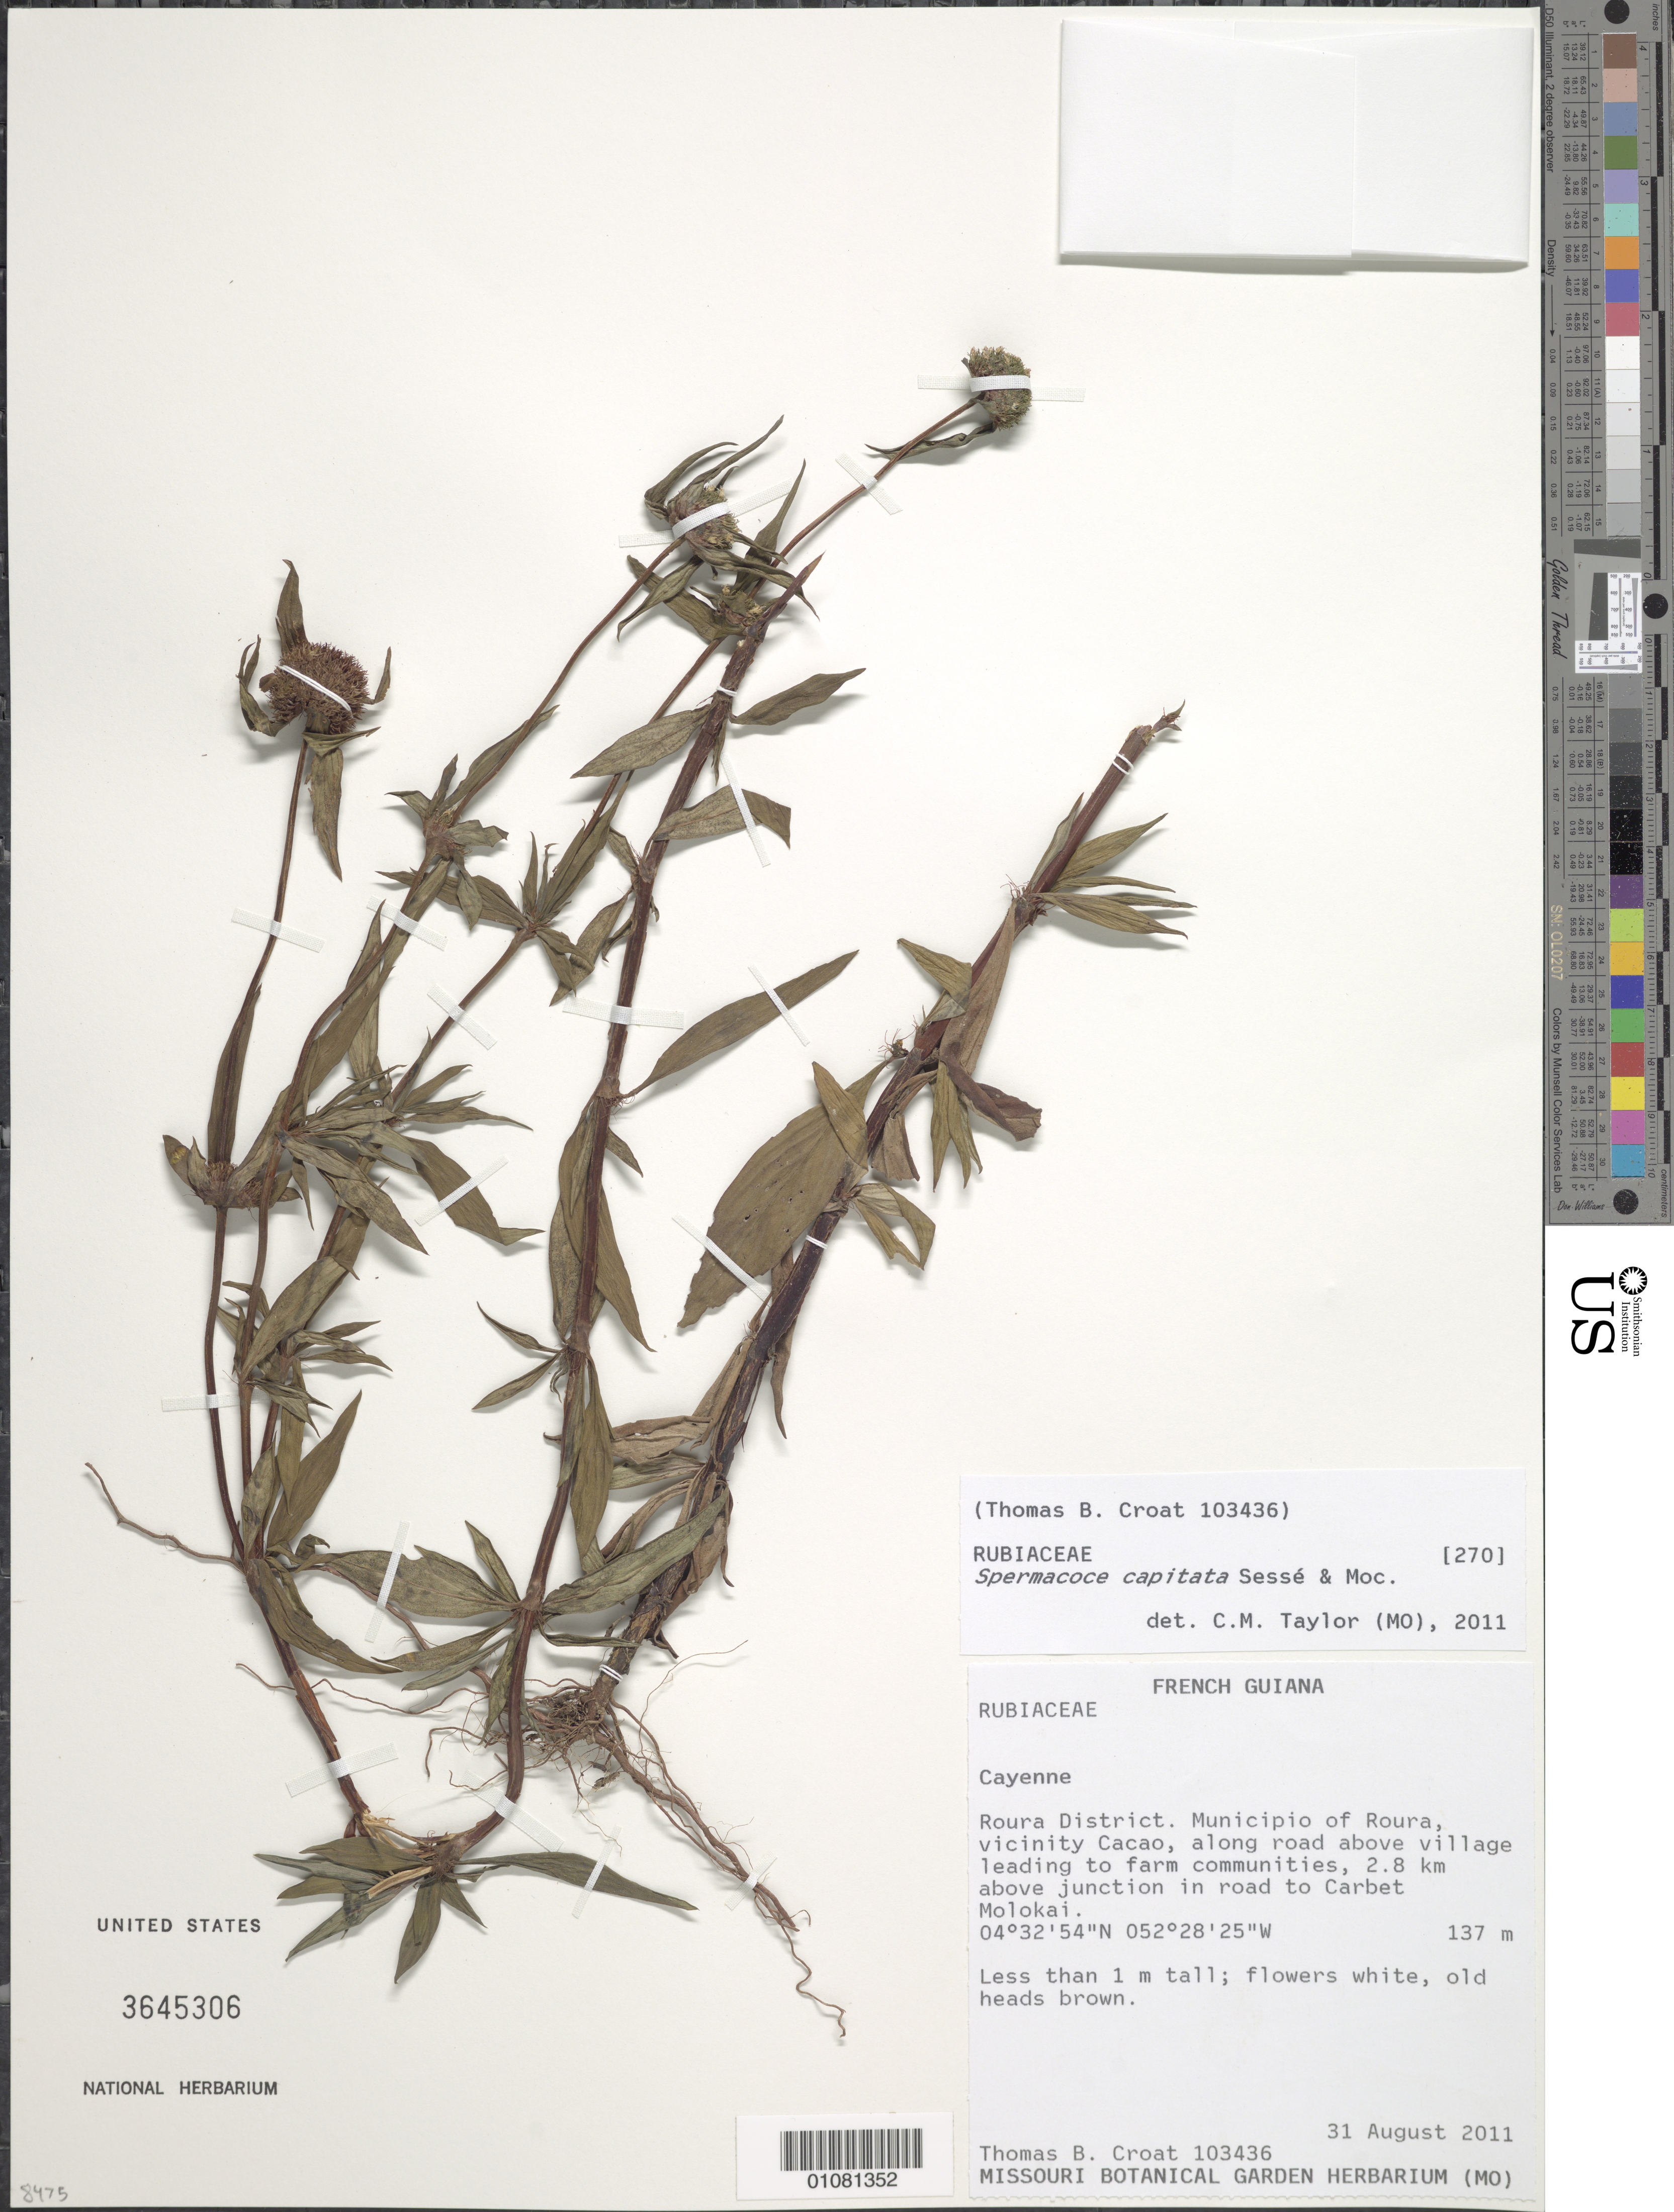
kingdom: Plantae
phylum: Tracheophyta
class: Magnoliopsida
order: Gentianales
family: Rubiaceae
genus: Spermacoce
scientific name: Spermacoce capitata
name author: Ruiz & Pav.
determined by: Taylor, Charlotte M.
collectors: T. B. Croat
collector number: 103436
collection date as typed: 31-Aug-11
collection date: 1911-08-31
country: French Guiana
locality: Roura District. Municipio of Roura, vicinity Cacao, along road above village leading to farm communities, 2.8km above junction in road to Carbet Molokai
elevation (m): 137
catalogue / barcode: US 3645306